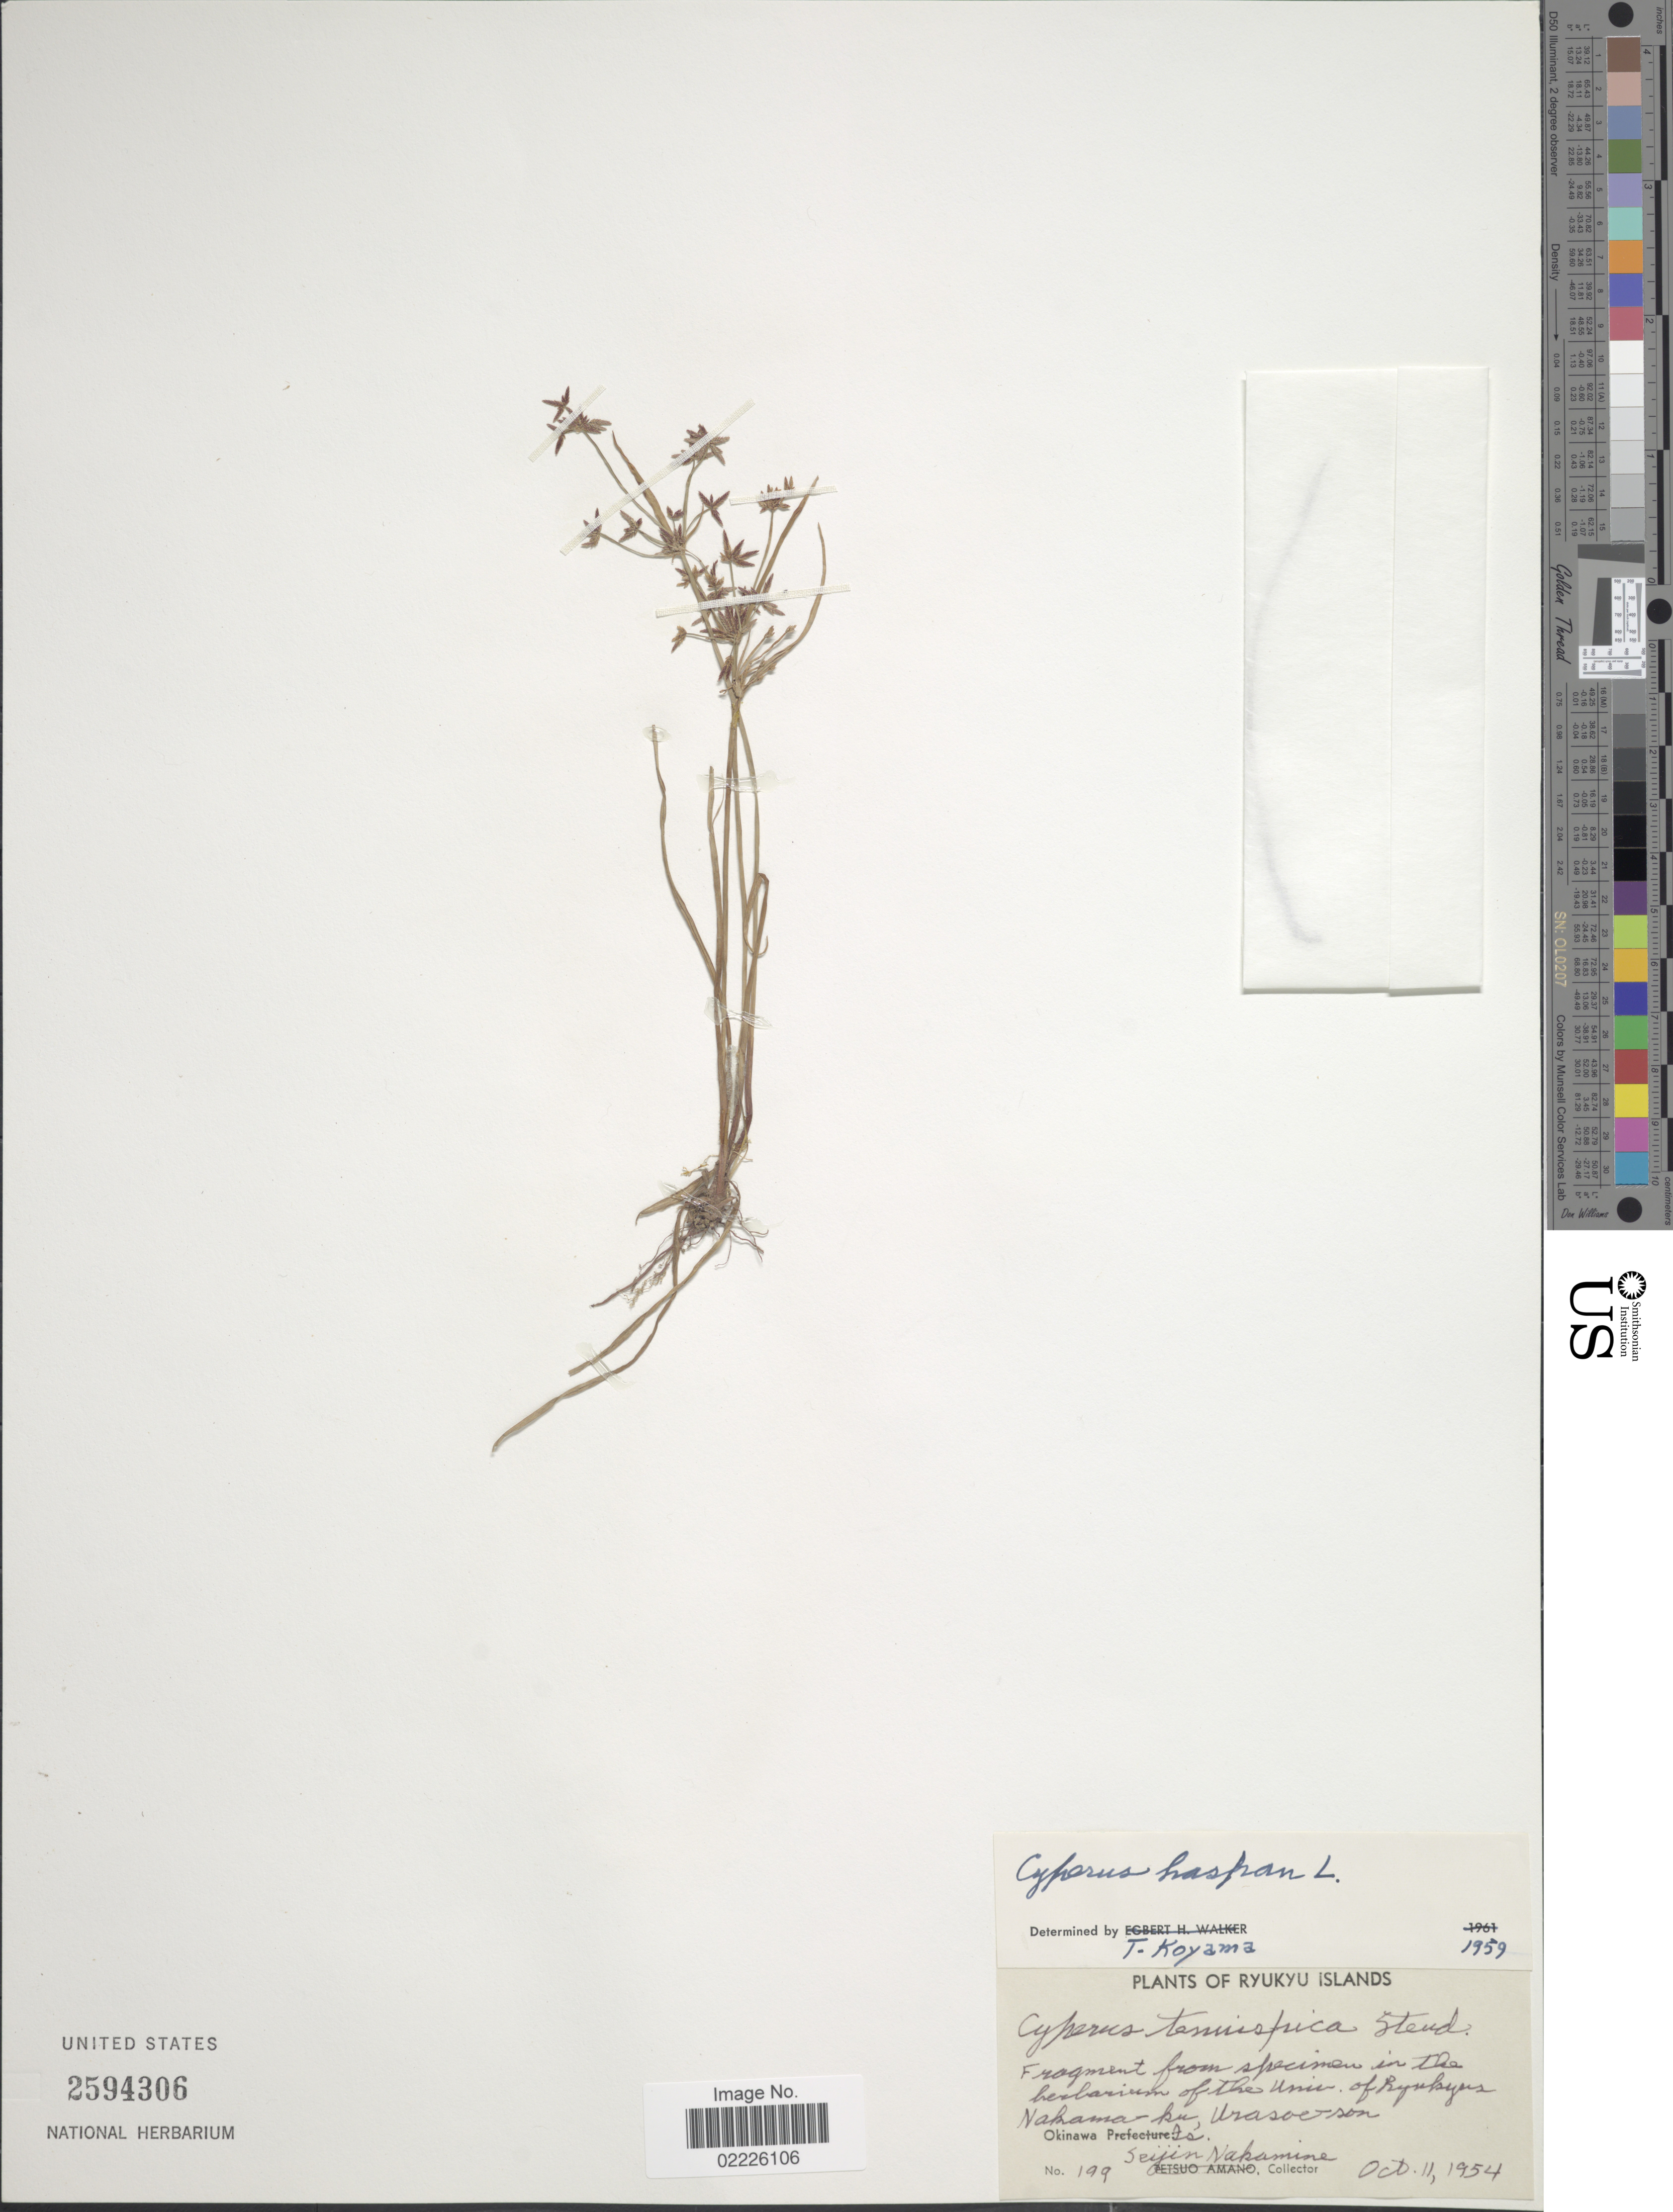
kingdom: Plantae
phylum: Tracheophyta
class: Liliopsida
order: Poales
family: Cyperaceae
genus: Cyperus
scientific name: Cyperus haspan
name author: L.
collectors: S. Nakamine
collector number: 199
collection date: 1954-10-11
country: Japan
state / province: Okinawa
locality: Ryukyu Islands, Ryukyu Nakamaku, Urasoeson, Okinawa Prefecture Is.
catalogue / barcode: US 2594306